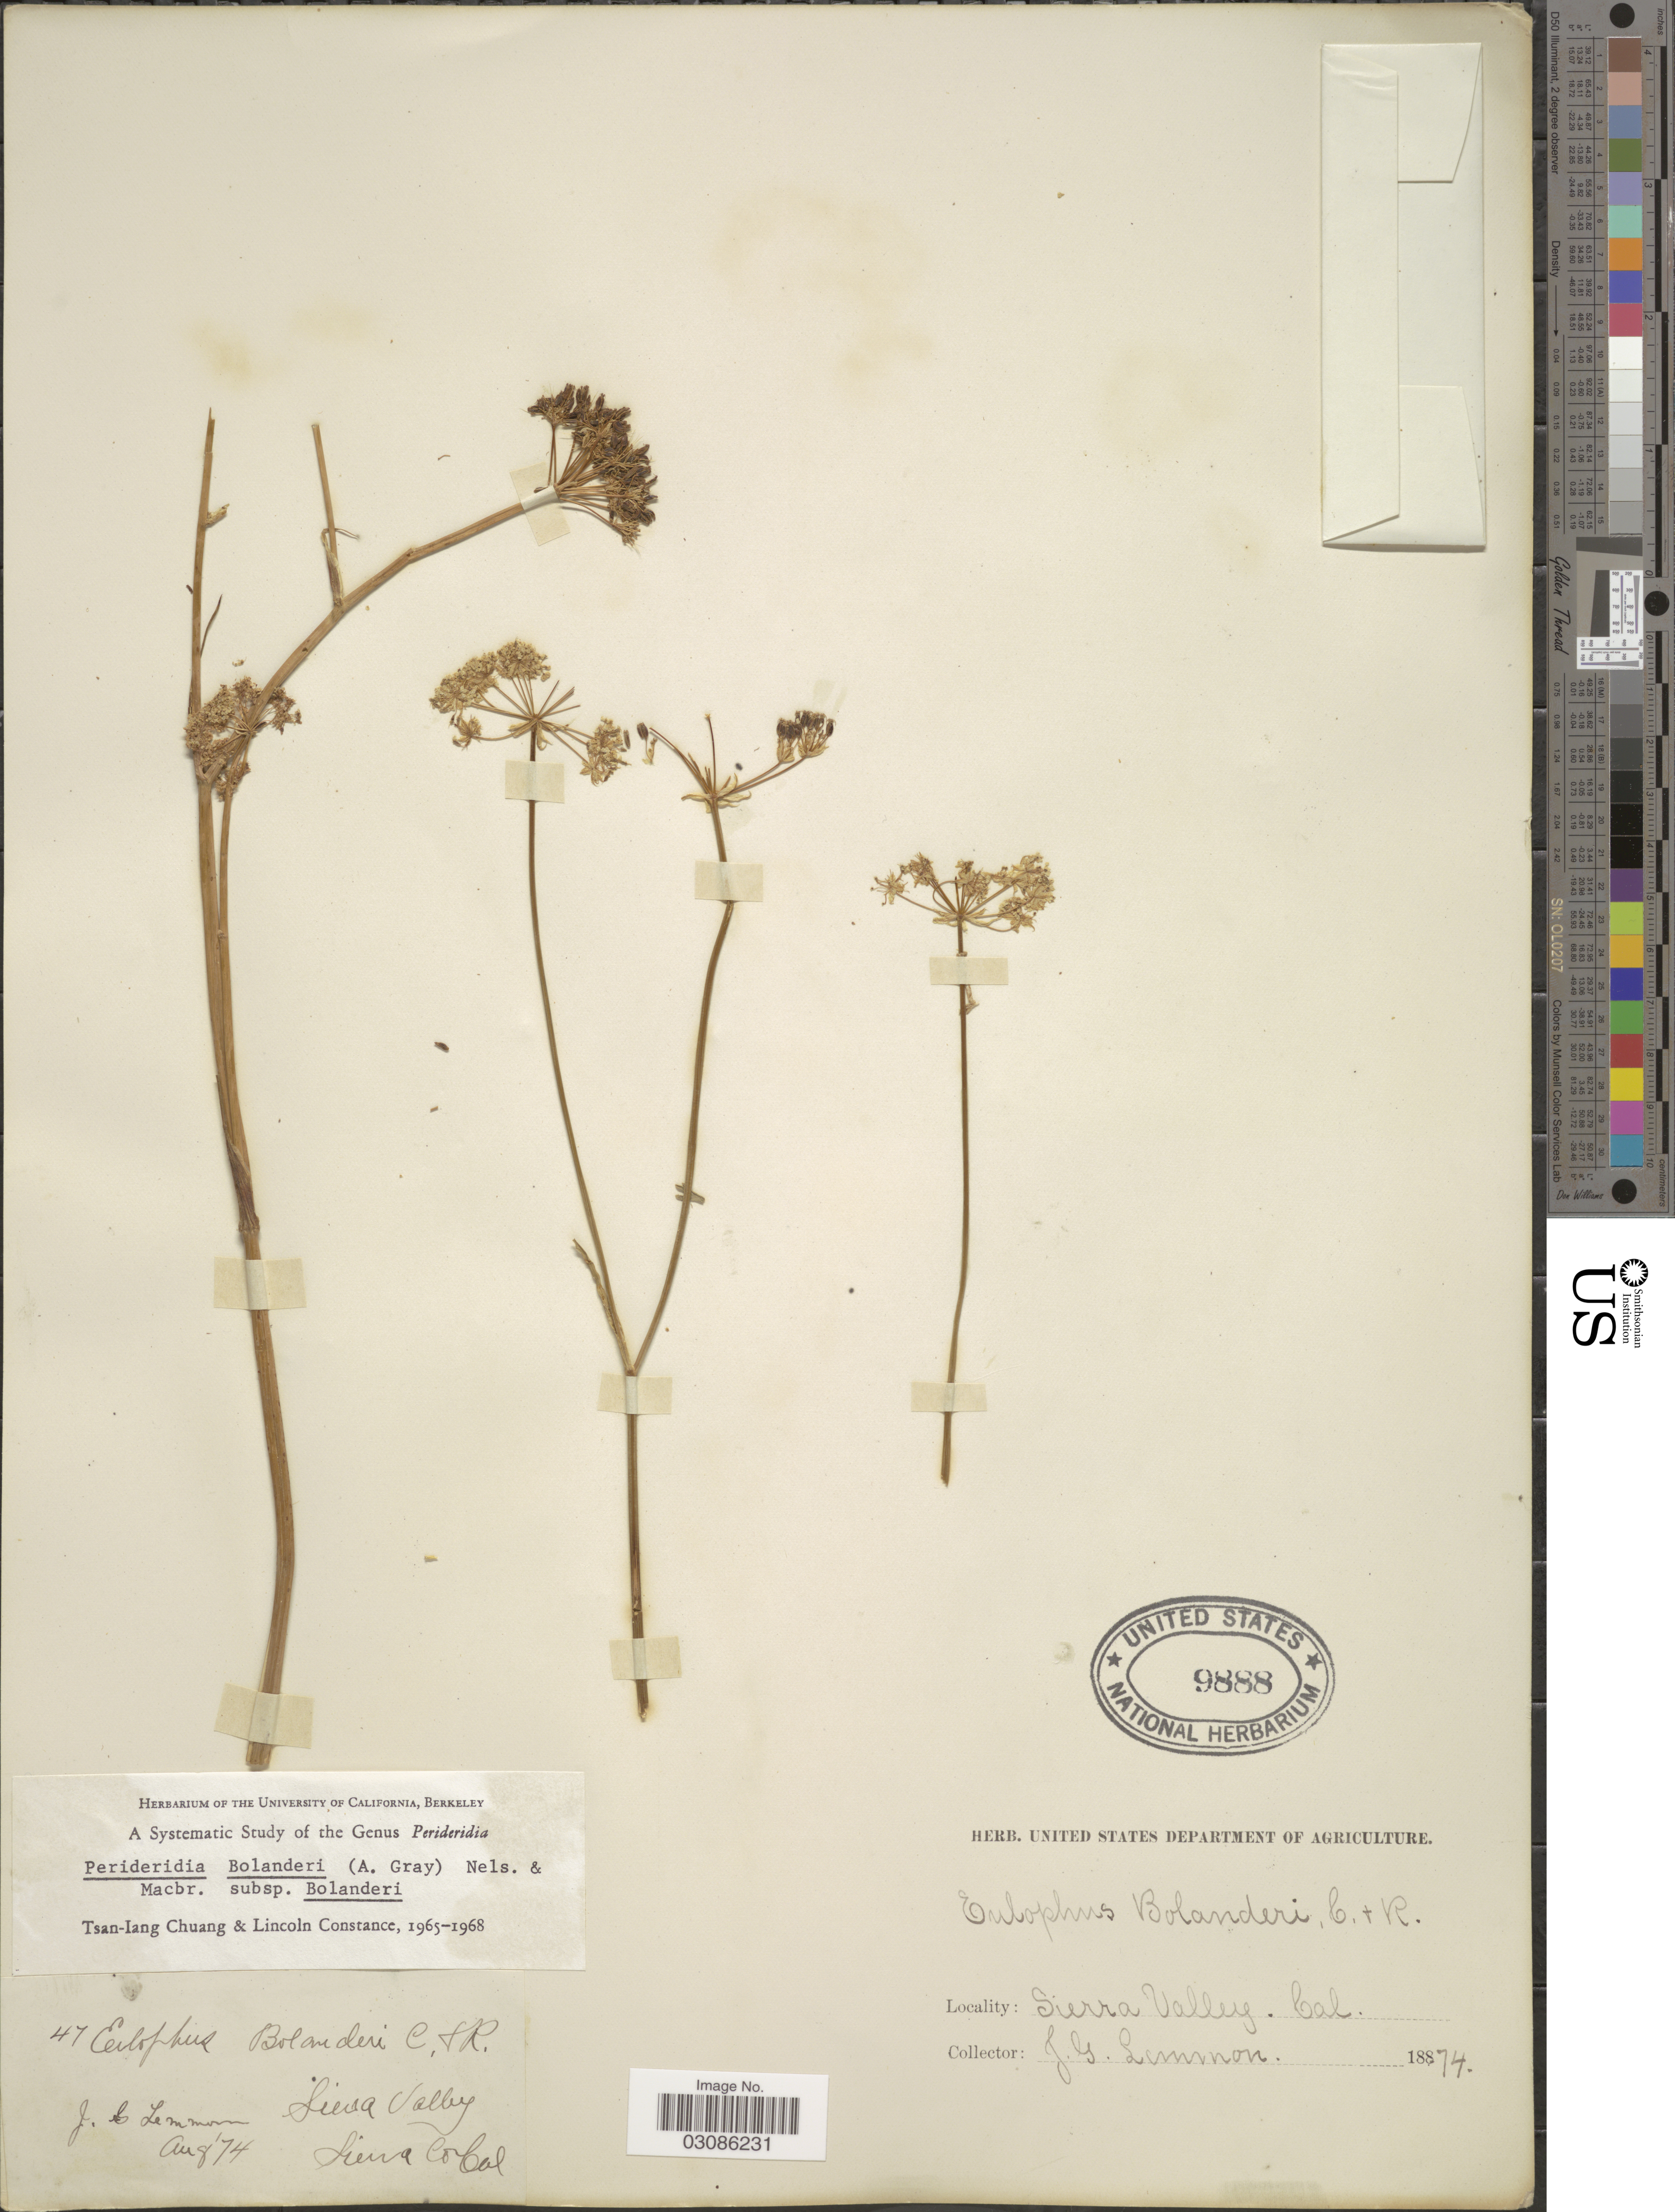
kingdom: Plantae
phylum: Tracheophyta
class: Magnoliopsida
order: Apiales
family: Apiaceae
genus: Perideridia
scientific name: Perideridia bolanderi subsp. bolanderi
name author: (A. Gray) A. Nelson & J.F. Macbr.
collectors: J. Lemmon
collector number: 47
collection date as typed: Transcribed d/m/y: /8/74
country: United States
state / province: California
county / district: Sierra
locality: Sierra Valley, Sierra Co.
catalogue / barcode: US 9888